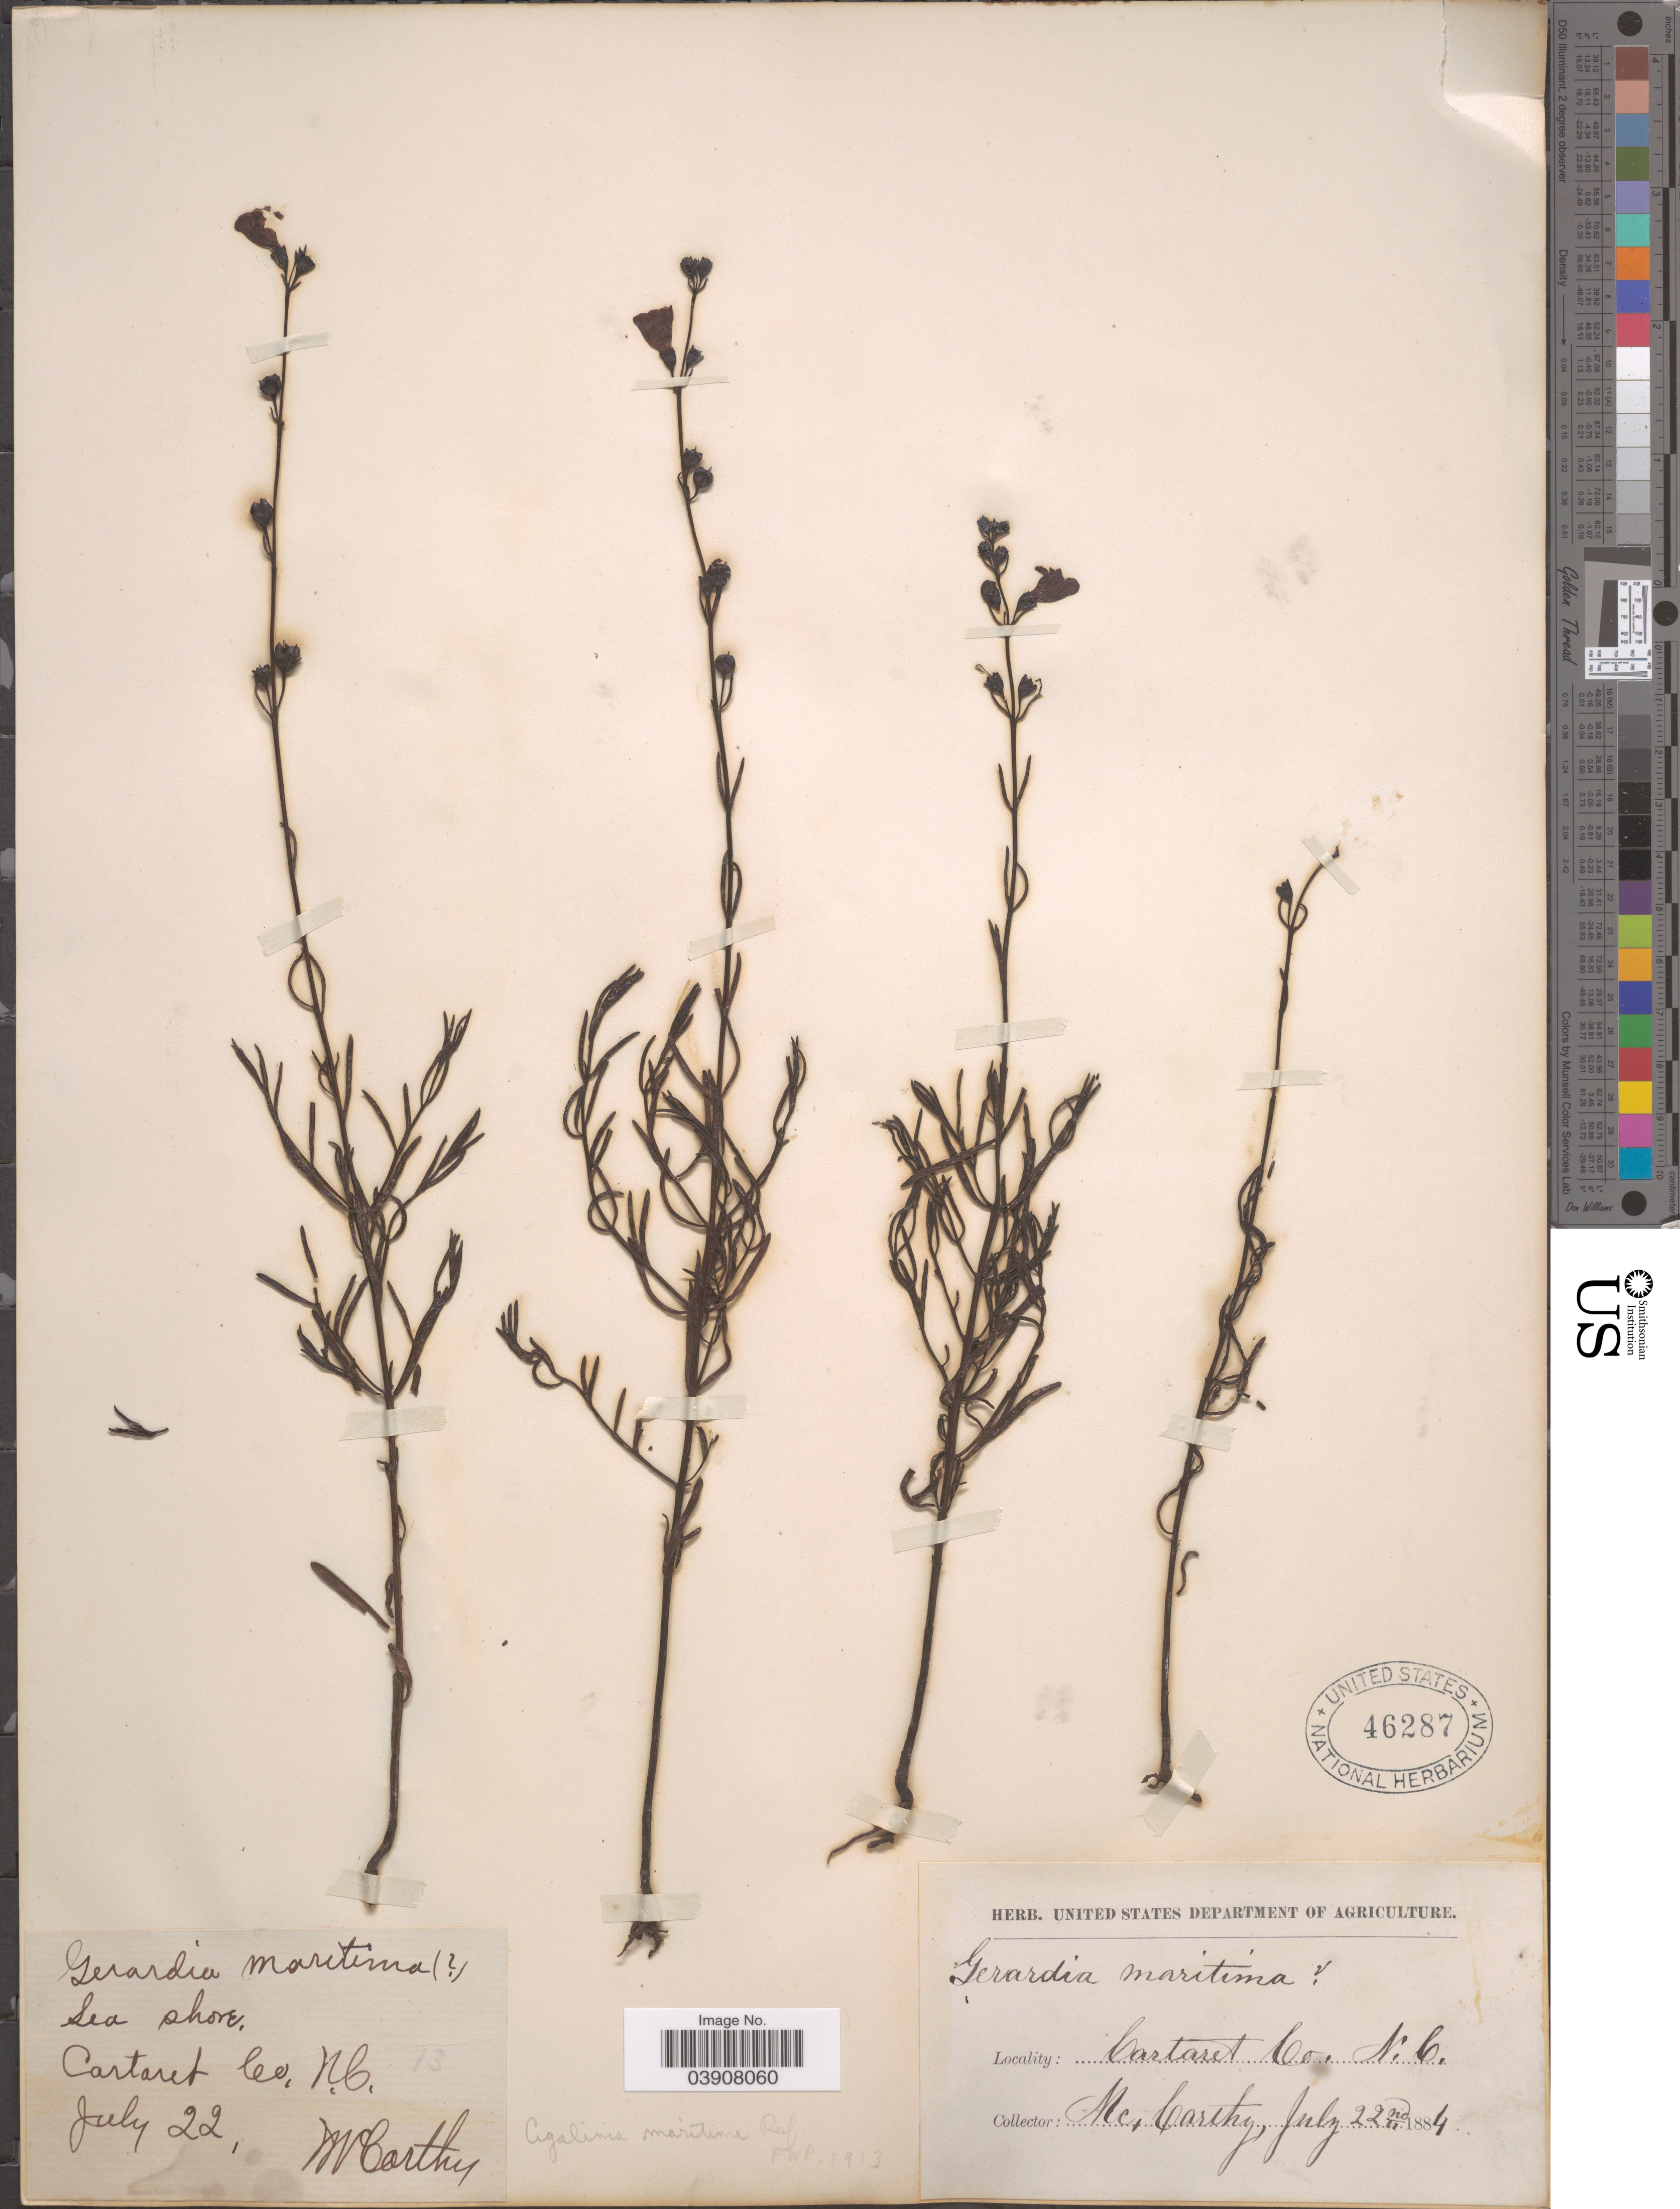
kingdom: Plantae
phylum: Tracheophyta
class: Magnoliopsida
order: Lamiales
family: Orobanchaceae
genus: Agalinis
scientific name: Agalinis maritima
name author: (Raf.) Raf.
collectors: -- McCarthy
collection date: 1884-07-22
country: United States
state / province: North Carolina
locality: Carteret Co.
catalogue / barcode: US 46287